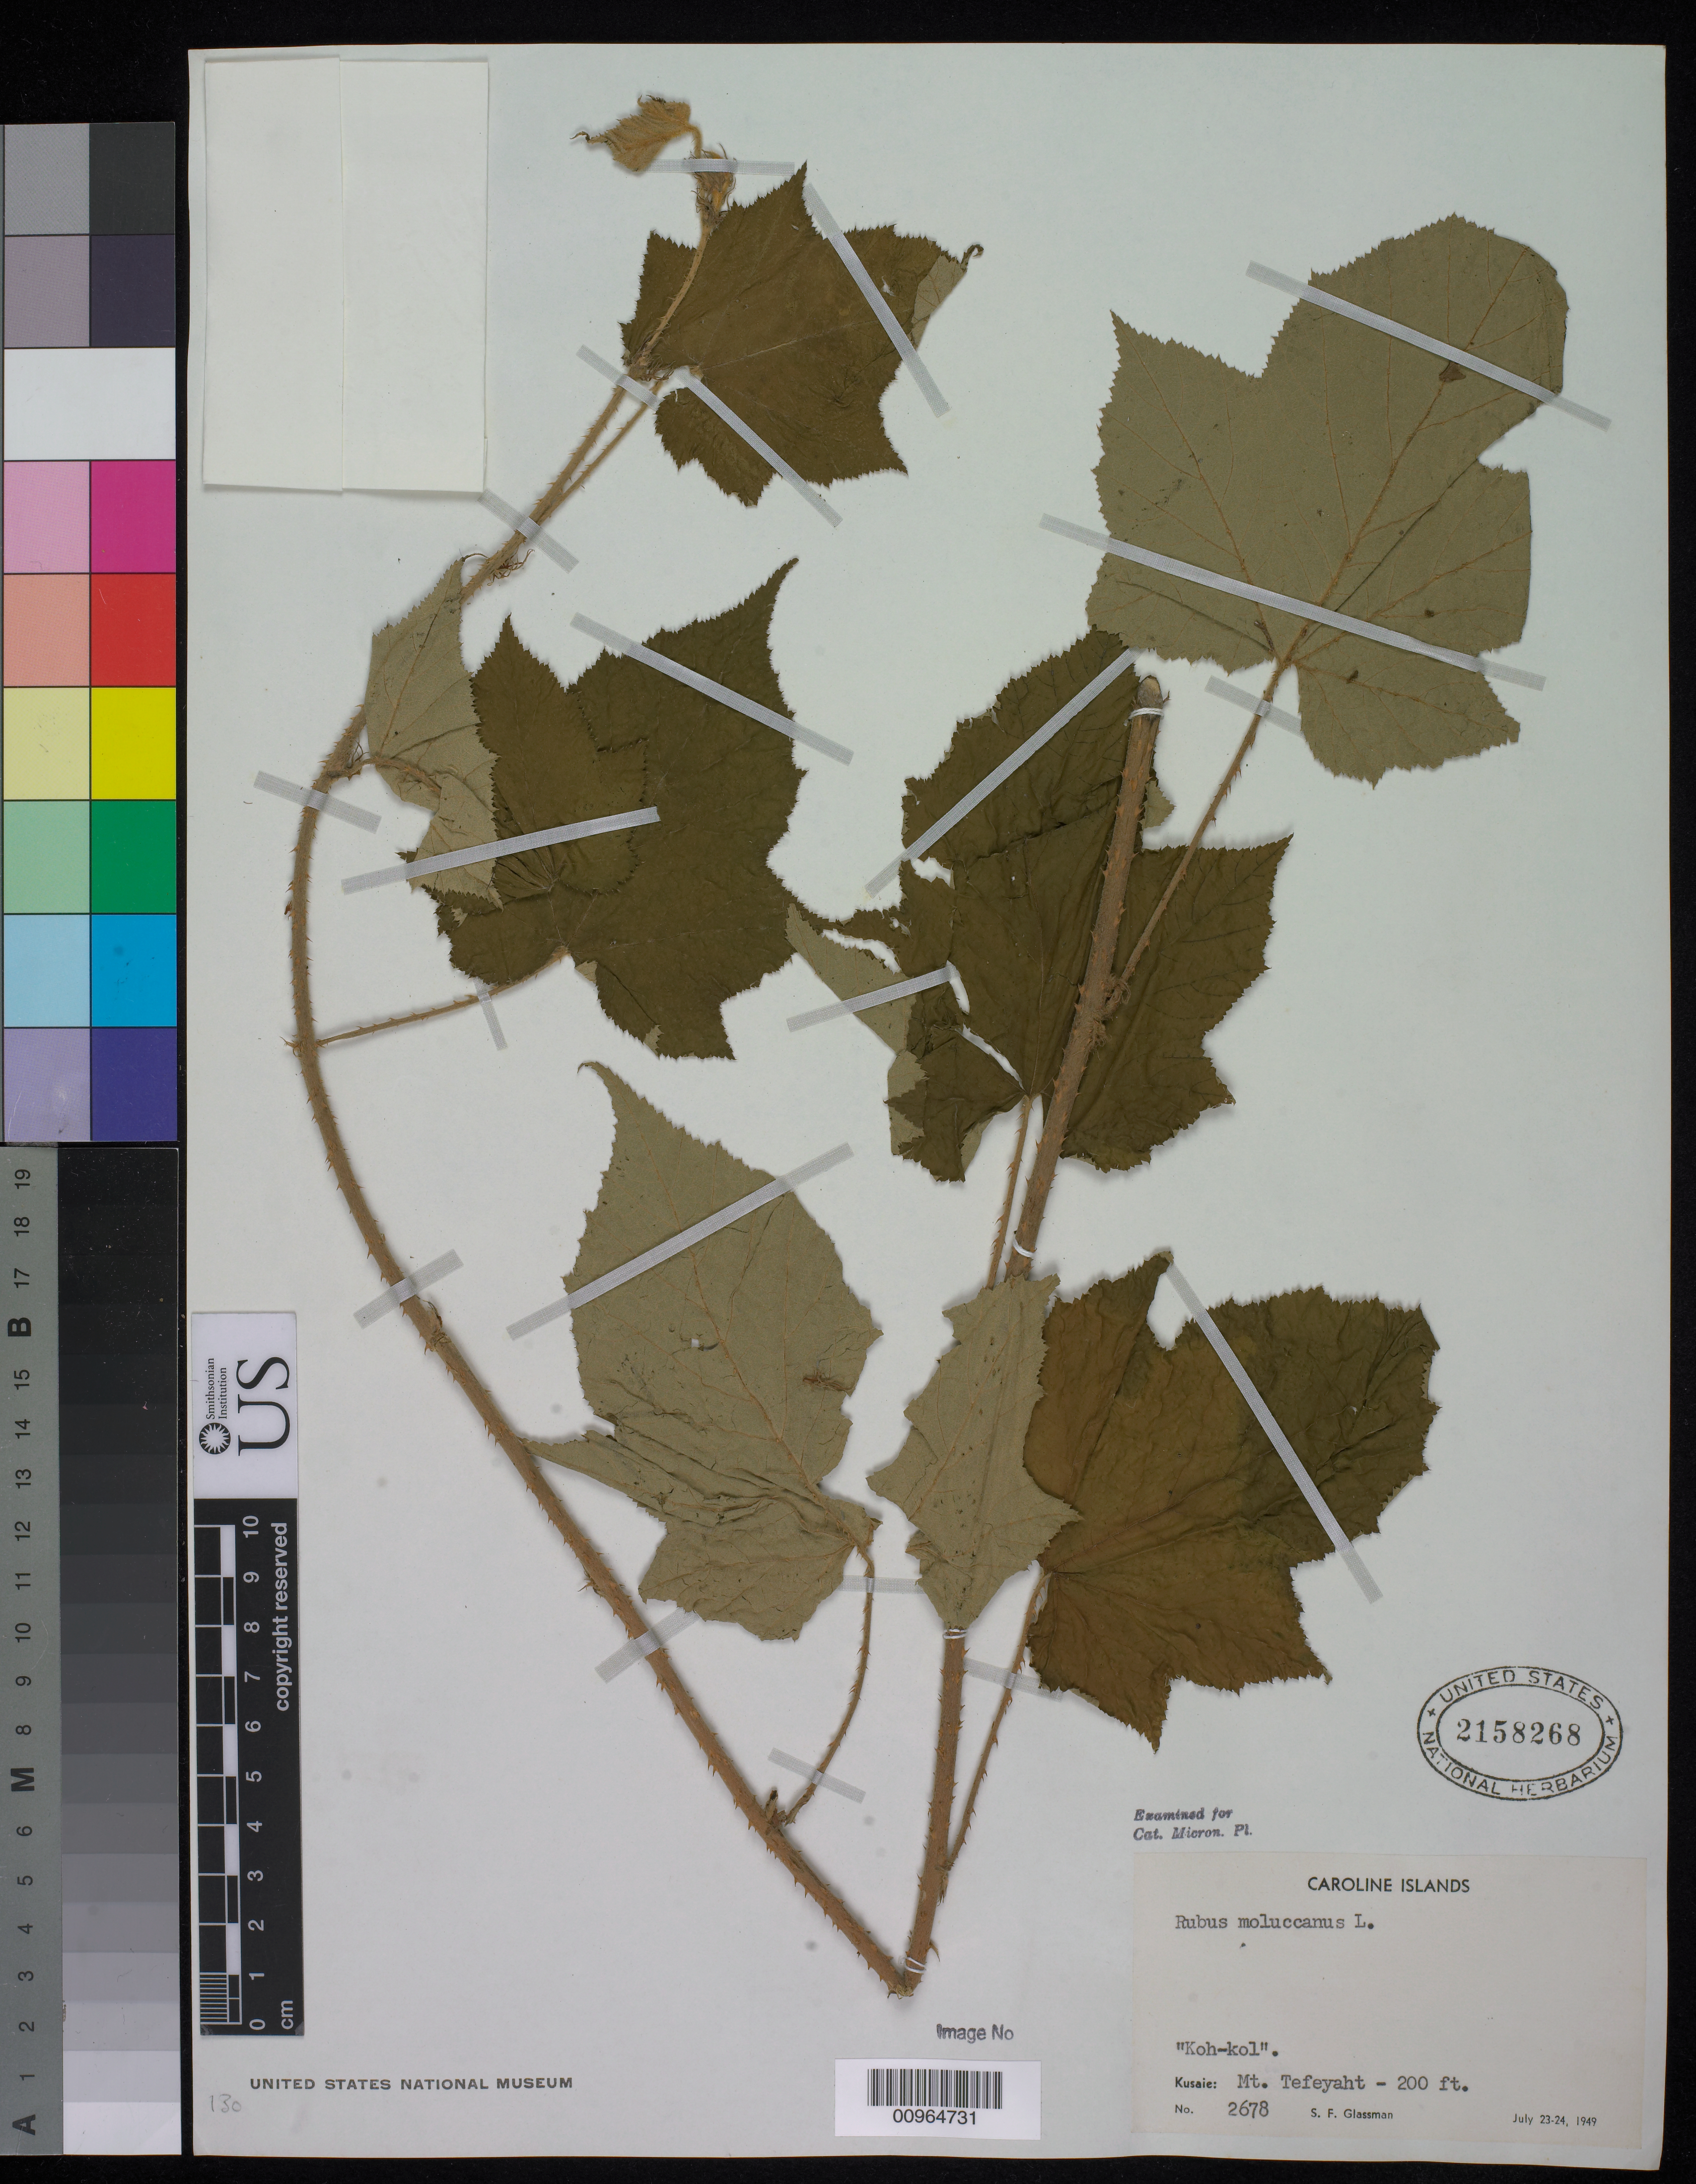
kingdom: Plantae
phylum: Tracheophyta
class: Magnoliopsida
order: Rosales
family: Rosaceae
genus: Rubus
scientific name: Rubus moluccanus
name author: L.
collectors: S. F. Glassman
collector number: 2678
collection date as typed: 23 Jun 1949 and 24 Jul 1949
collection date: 1949-06-23,1949-07-24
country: Micronesia, Federated States of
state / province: Kosrae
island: Kosrae [Kusaie]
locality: Mt. Tefeyaht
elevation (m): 61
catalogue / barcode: US 2158268